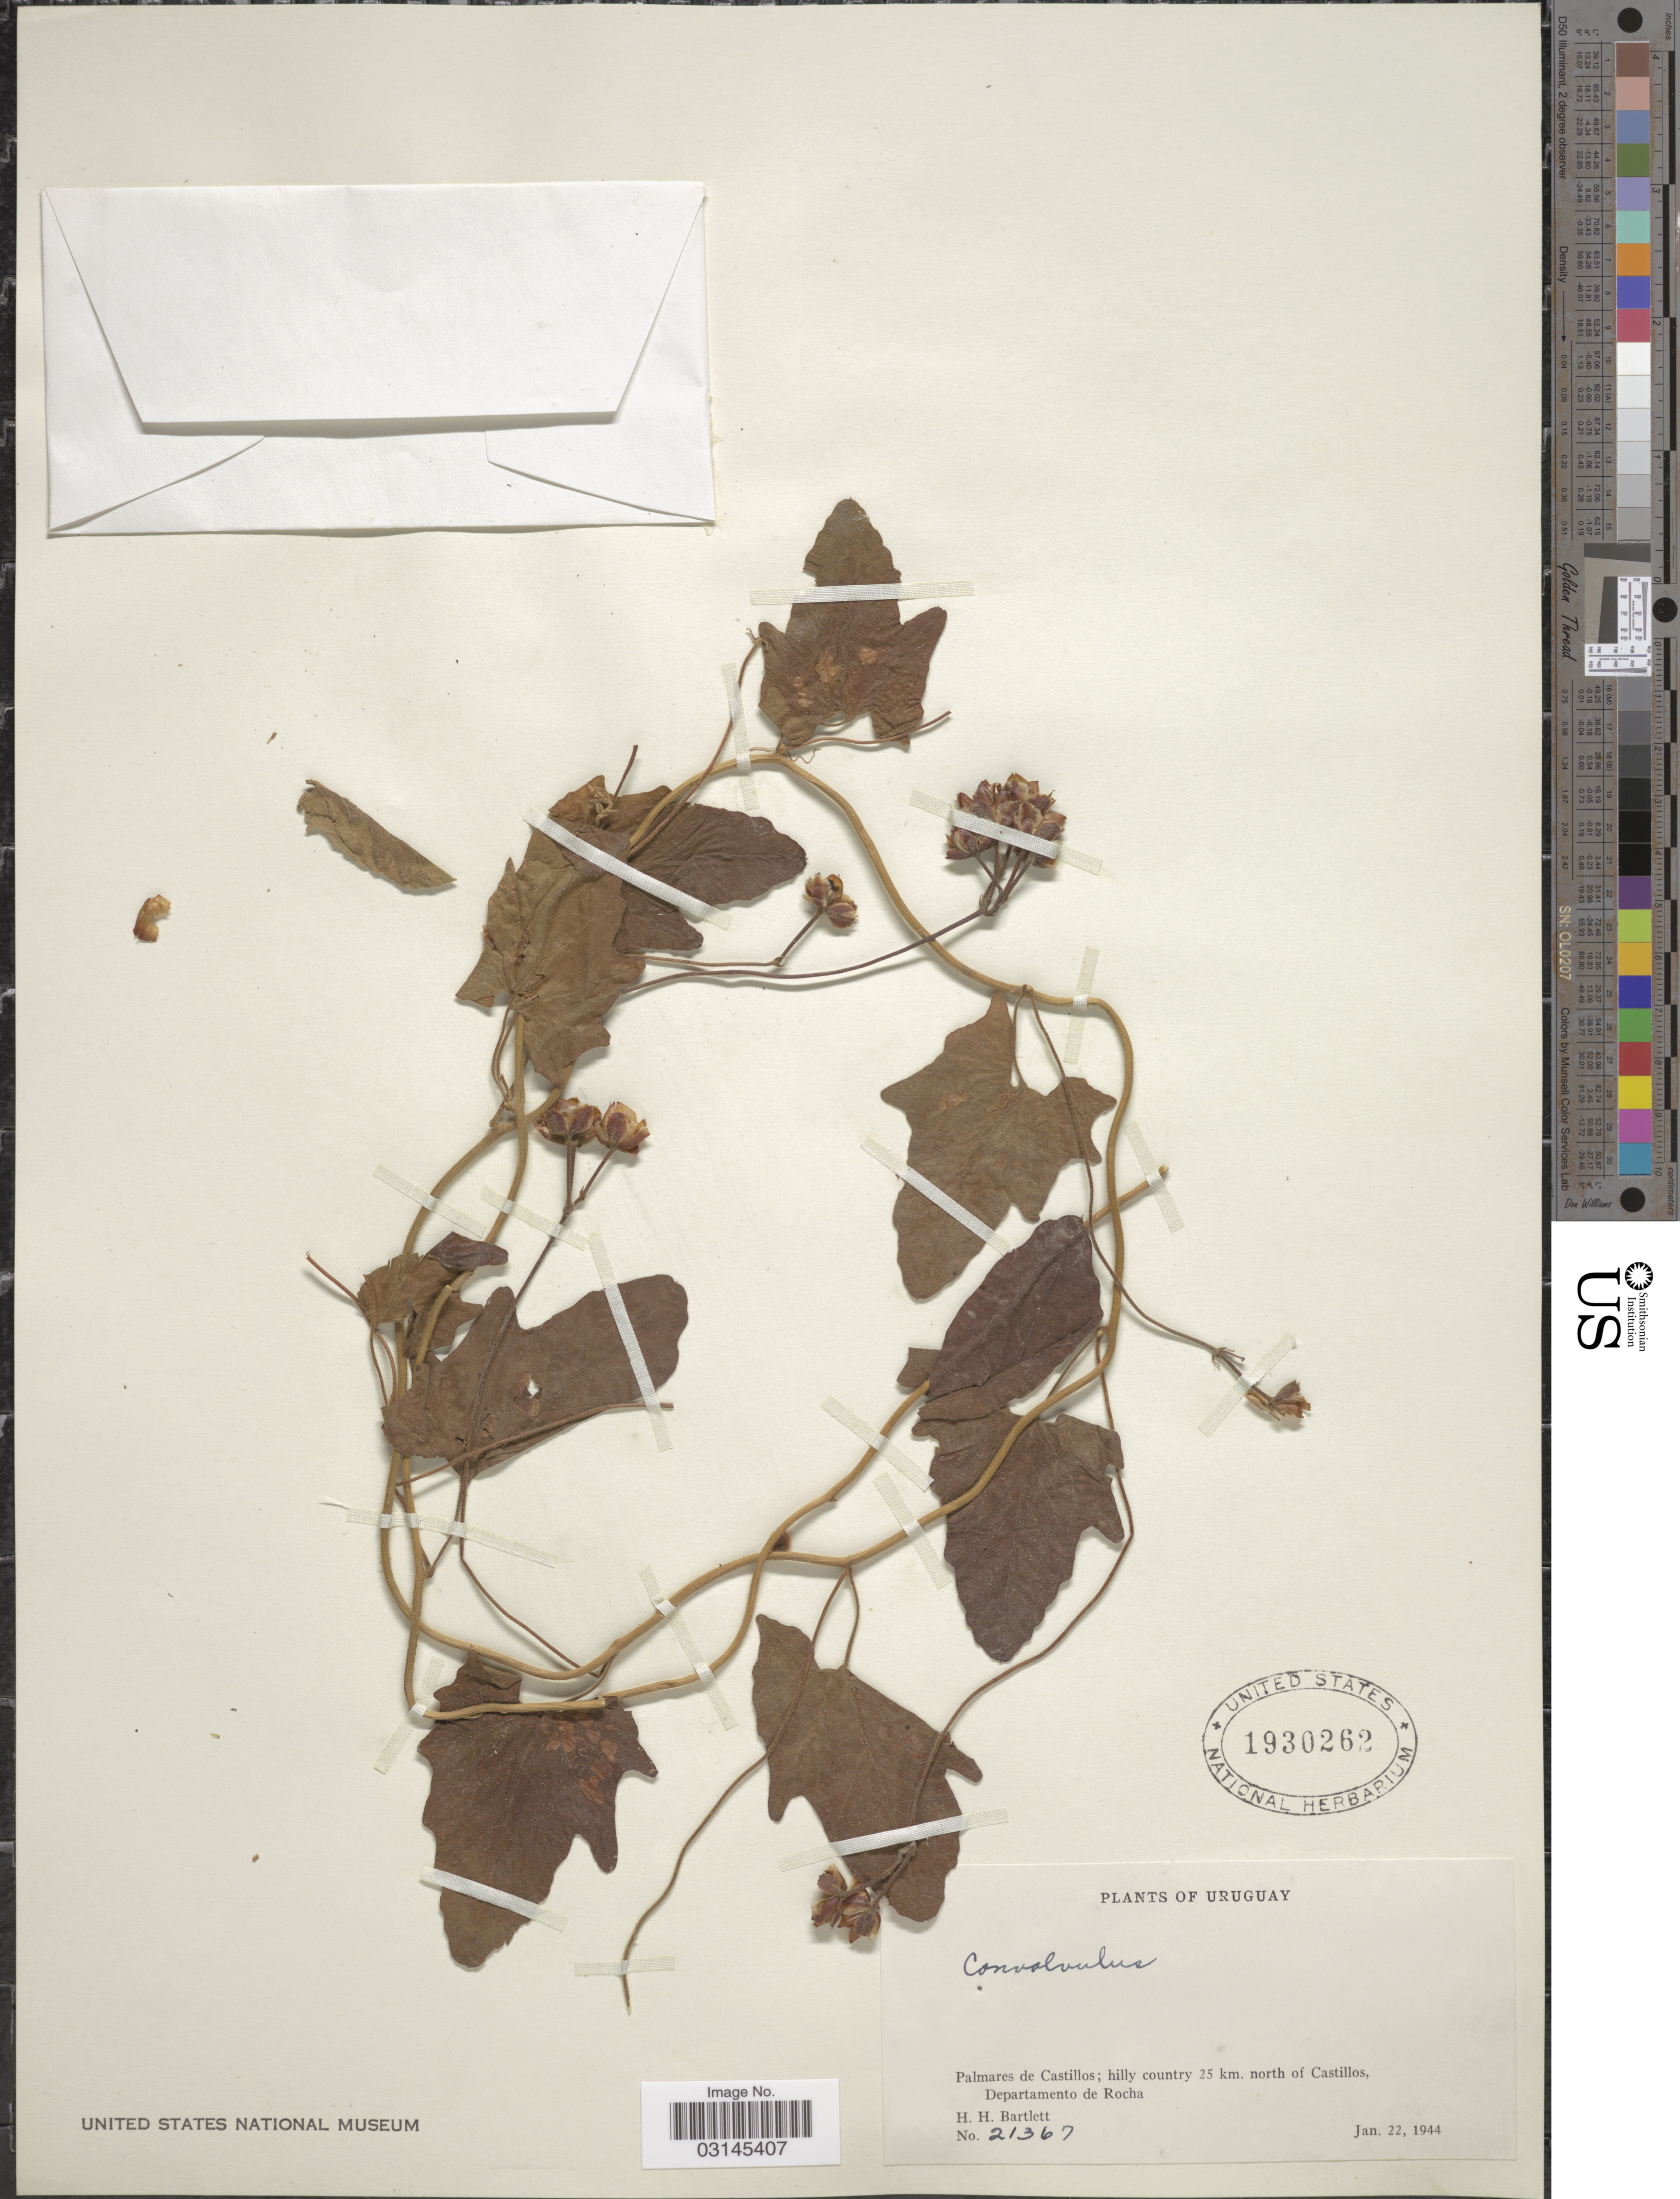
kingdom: Plantae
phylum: Tracheophyta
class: Magnoliopsida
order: Solanales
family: Convolvulaceae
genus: Convolvulus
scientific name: Convolvulus sp.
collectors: H. H. Bartlett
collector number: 21367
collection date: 1944-01-22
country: Uruguay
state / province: Rocha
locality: Palmares de Castillos; hilly country 25 km. north of Castillos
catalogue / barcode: US 1930262